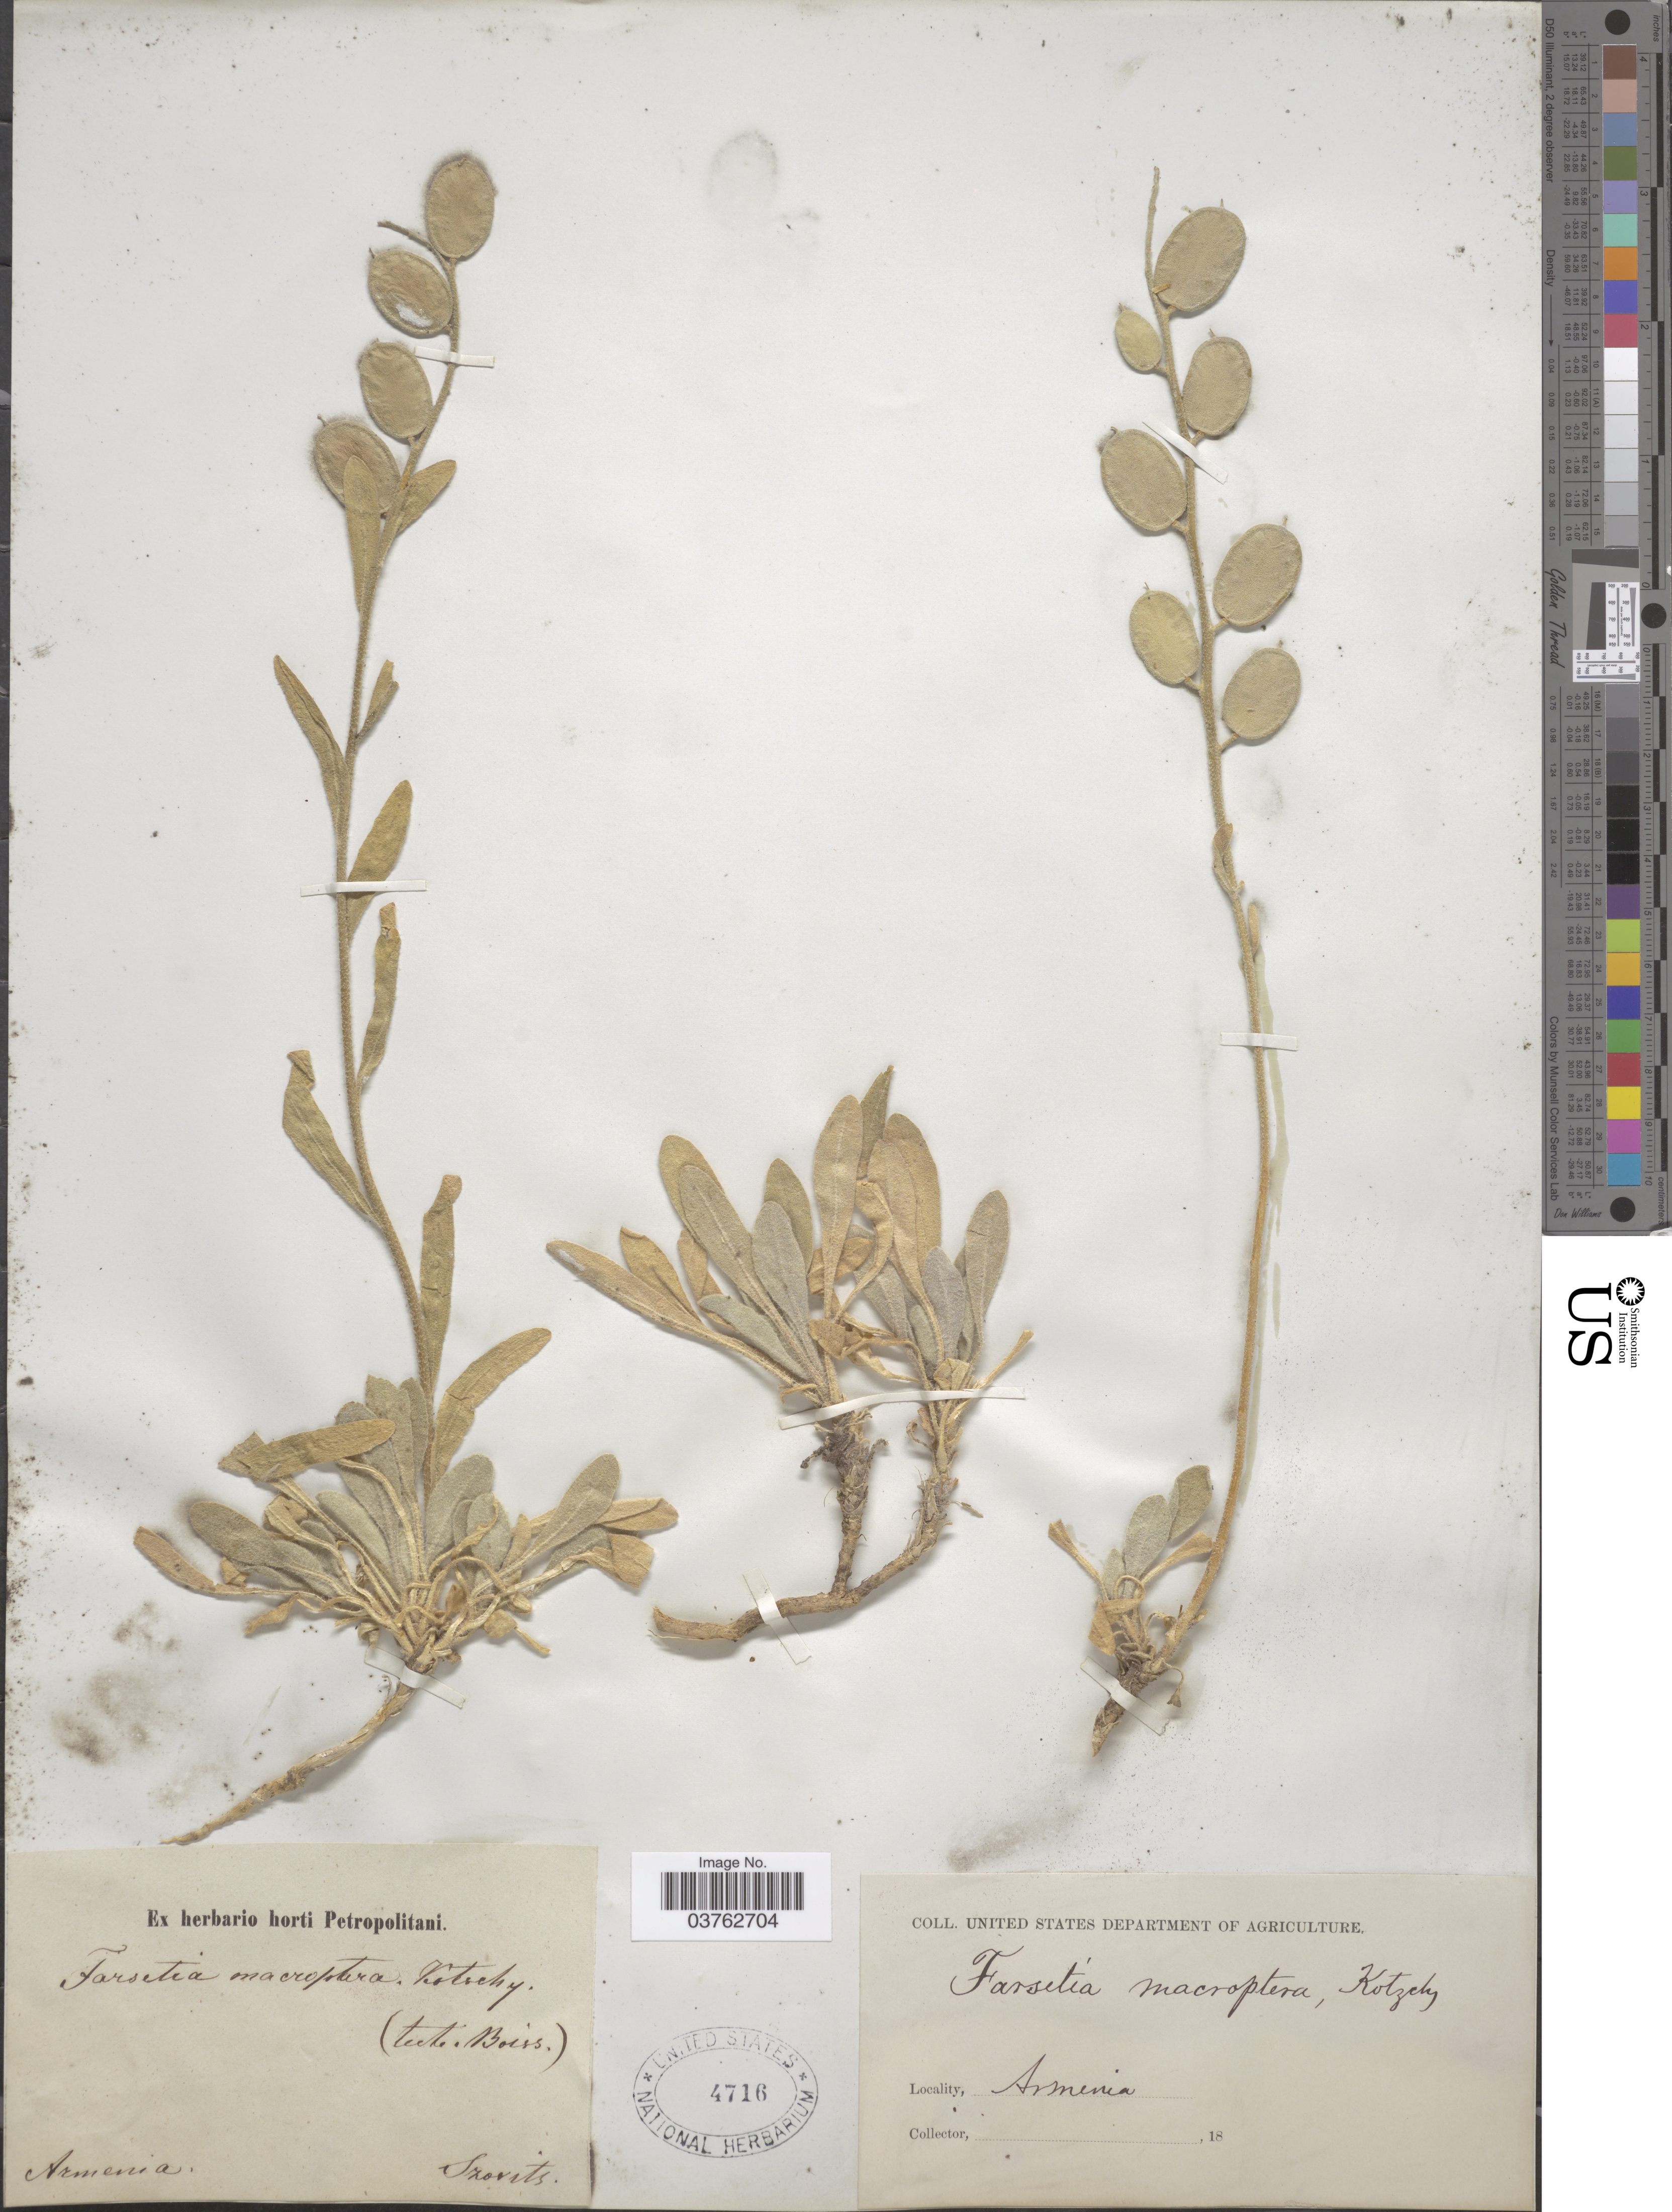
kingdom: Plantae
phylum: Tracheophyta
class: Magnoliopsida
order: Brassicales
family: Brassicaceae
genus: Fibigia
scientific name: Fibigia macroptera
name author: Boiss.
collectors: Szovits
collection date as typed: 18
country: Armenia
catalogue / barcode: US 4716